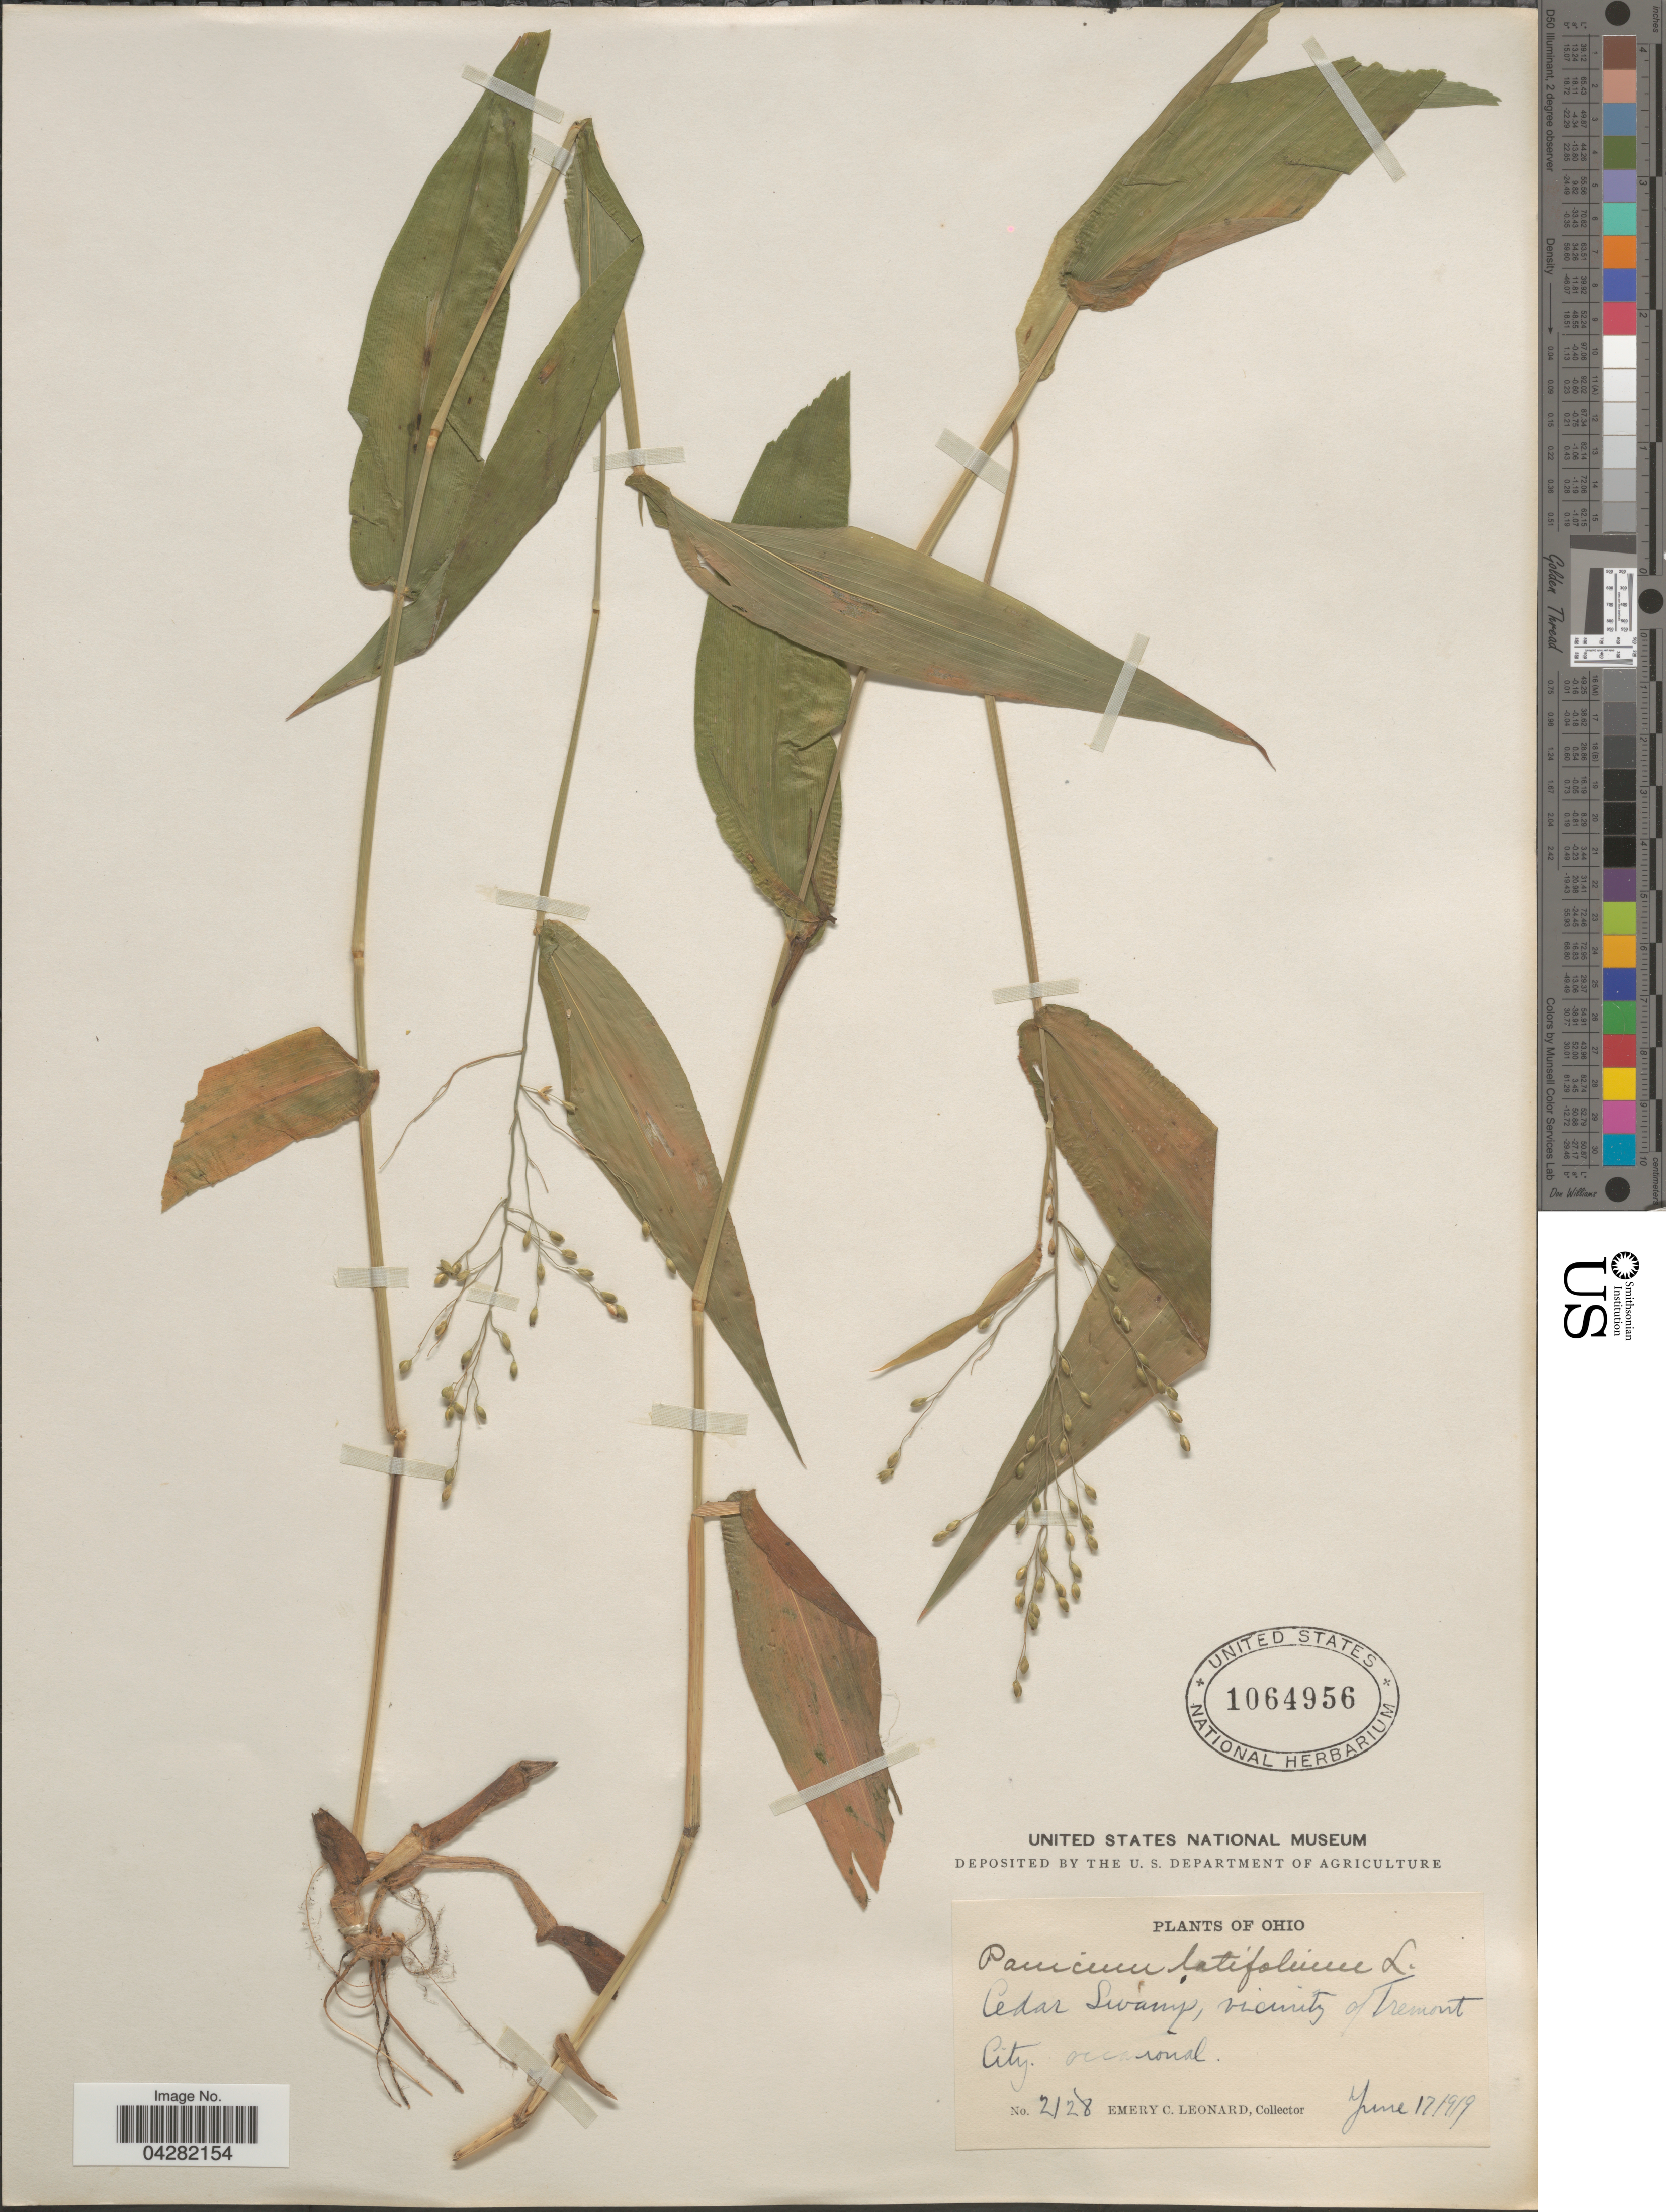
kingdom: Plantae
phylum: Tracheophyta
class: Liliopsida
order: Poales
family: Poaceae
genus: Dichanthelium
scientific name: Dichanthelium latifolium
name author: (L.) Harvill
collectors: E. C. Leonard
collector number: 2128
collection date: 1919-06-17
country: United States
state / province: Ohio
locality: Cedar Swamp, vicinity of Tremont City.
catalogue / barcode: US 1064956